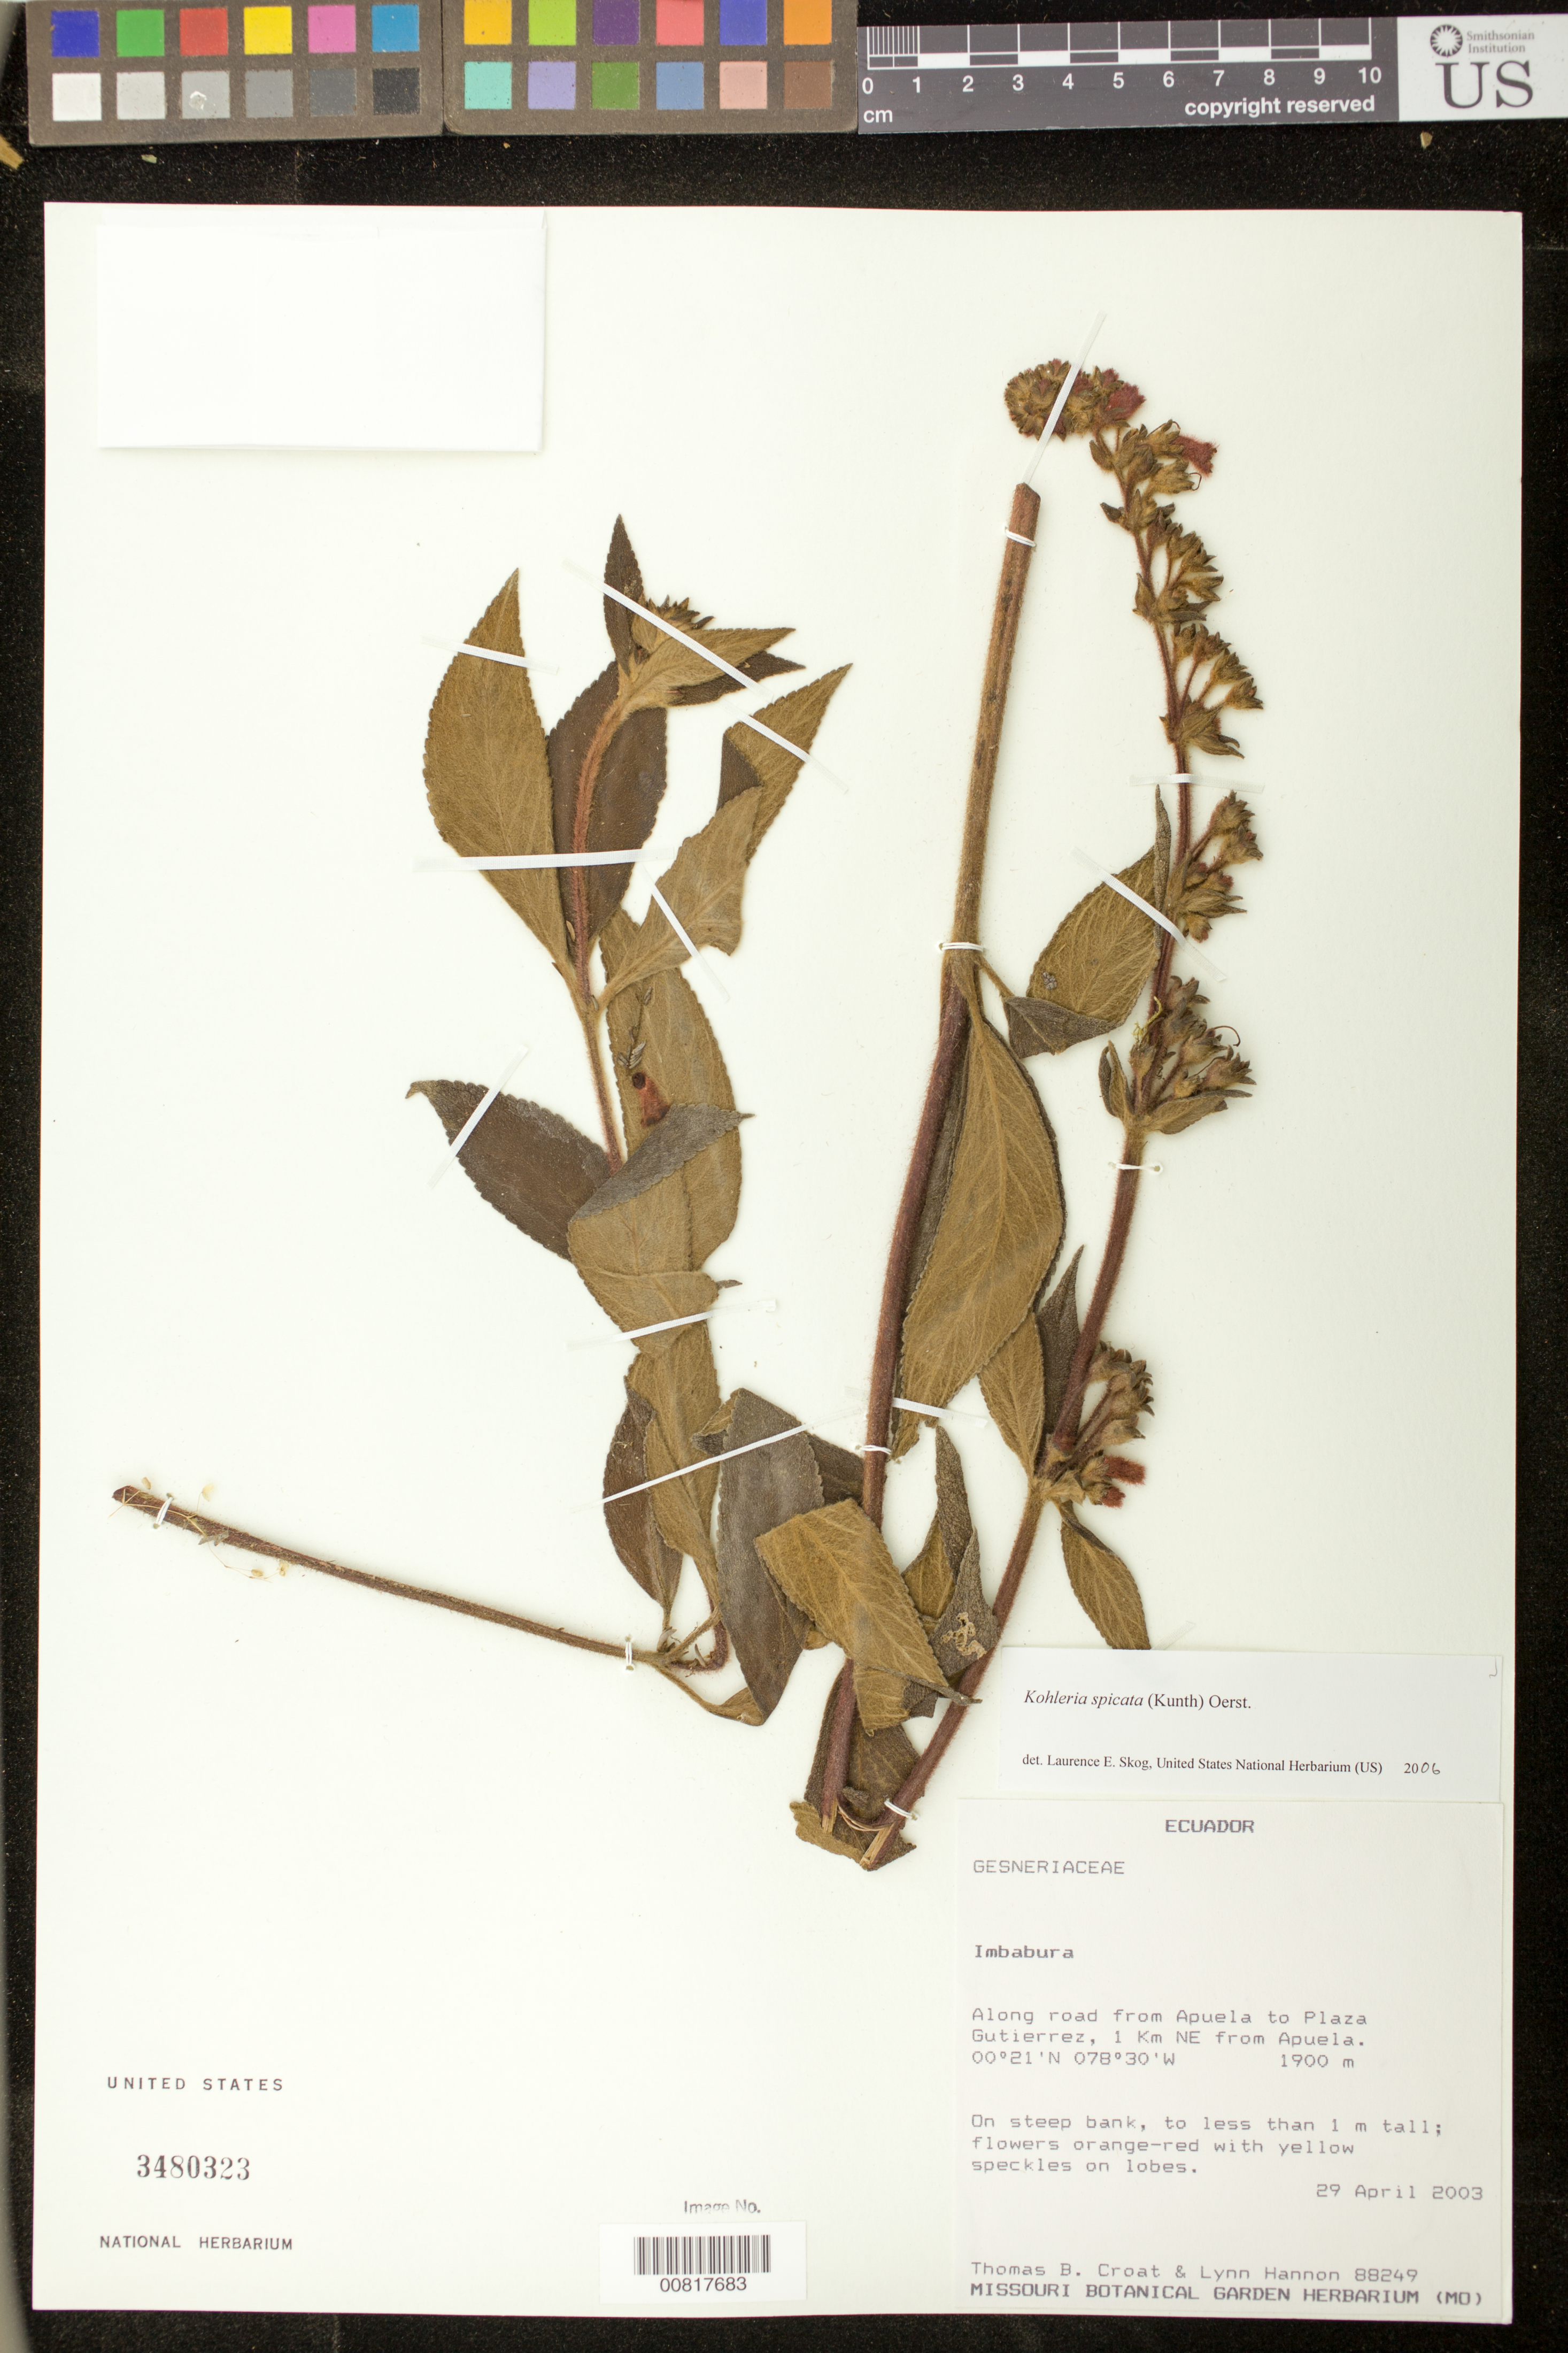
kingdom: Plantae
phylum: Tracheophyta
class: Magnoliopsida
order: Lamiales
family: Gesneriaceae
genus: Kohleria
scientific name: Kohleria spicata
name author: (Kunth) Oerst.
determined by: Skog, Laurence E.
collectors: T. B. Croat & L. Hannon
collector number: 88249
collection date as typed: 29 Apr 2003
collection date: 2003-04-29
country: Ecuador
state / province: Imbabura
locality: Along road from Apuela to Plaza Gutierrez, 1 km from Apuela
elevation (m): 1900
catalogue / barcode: US 3480323